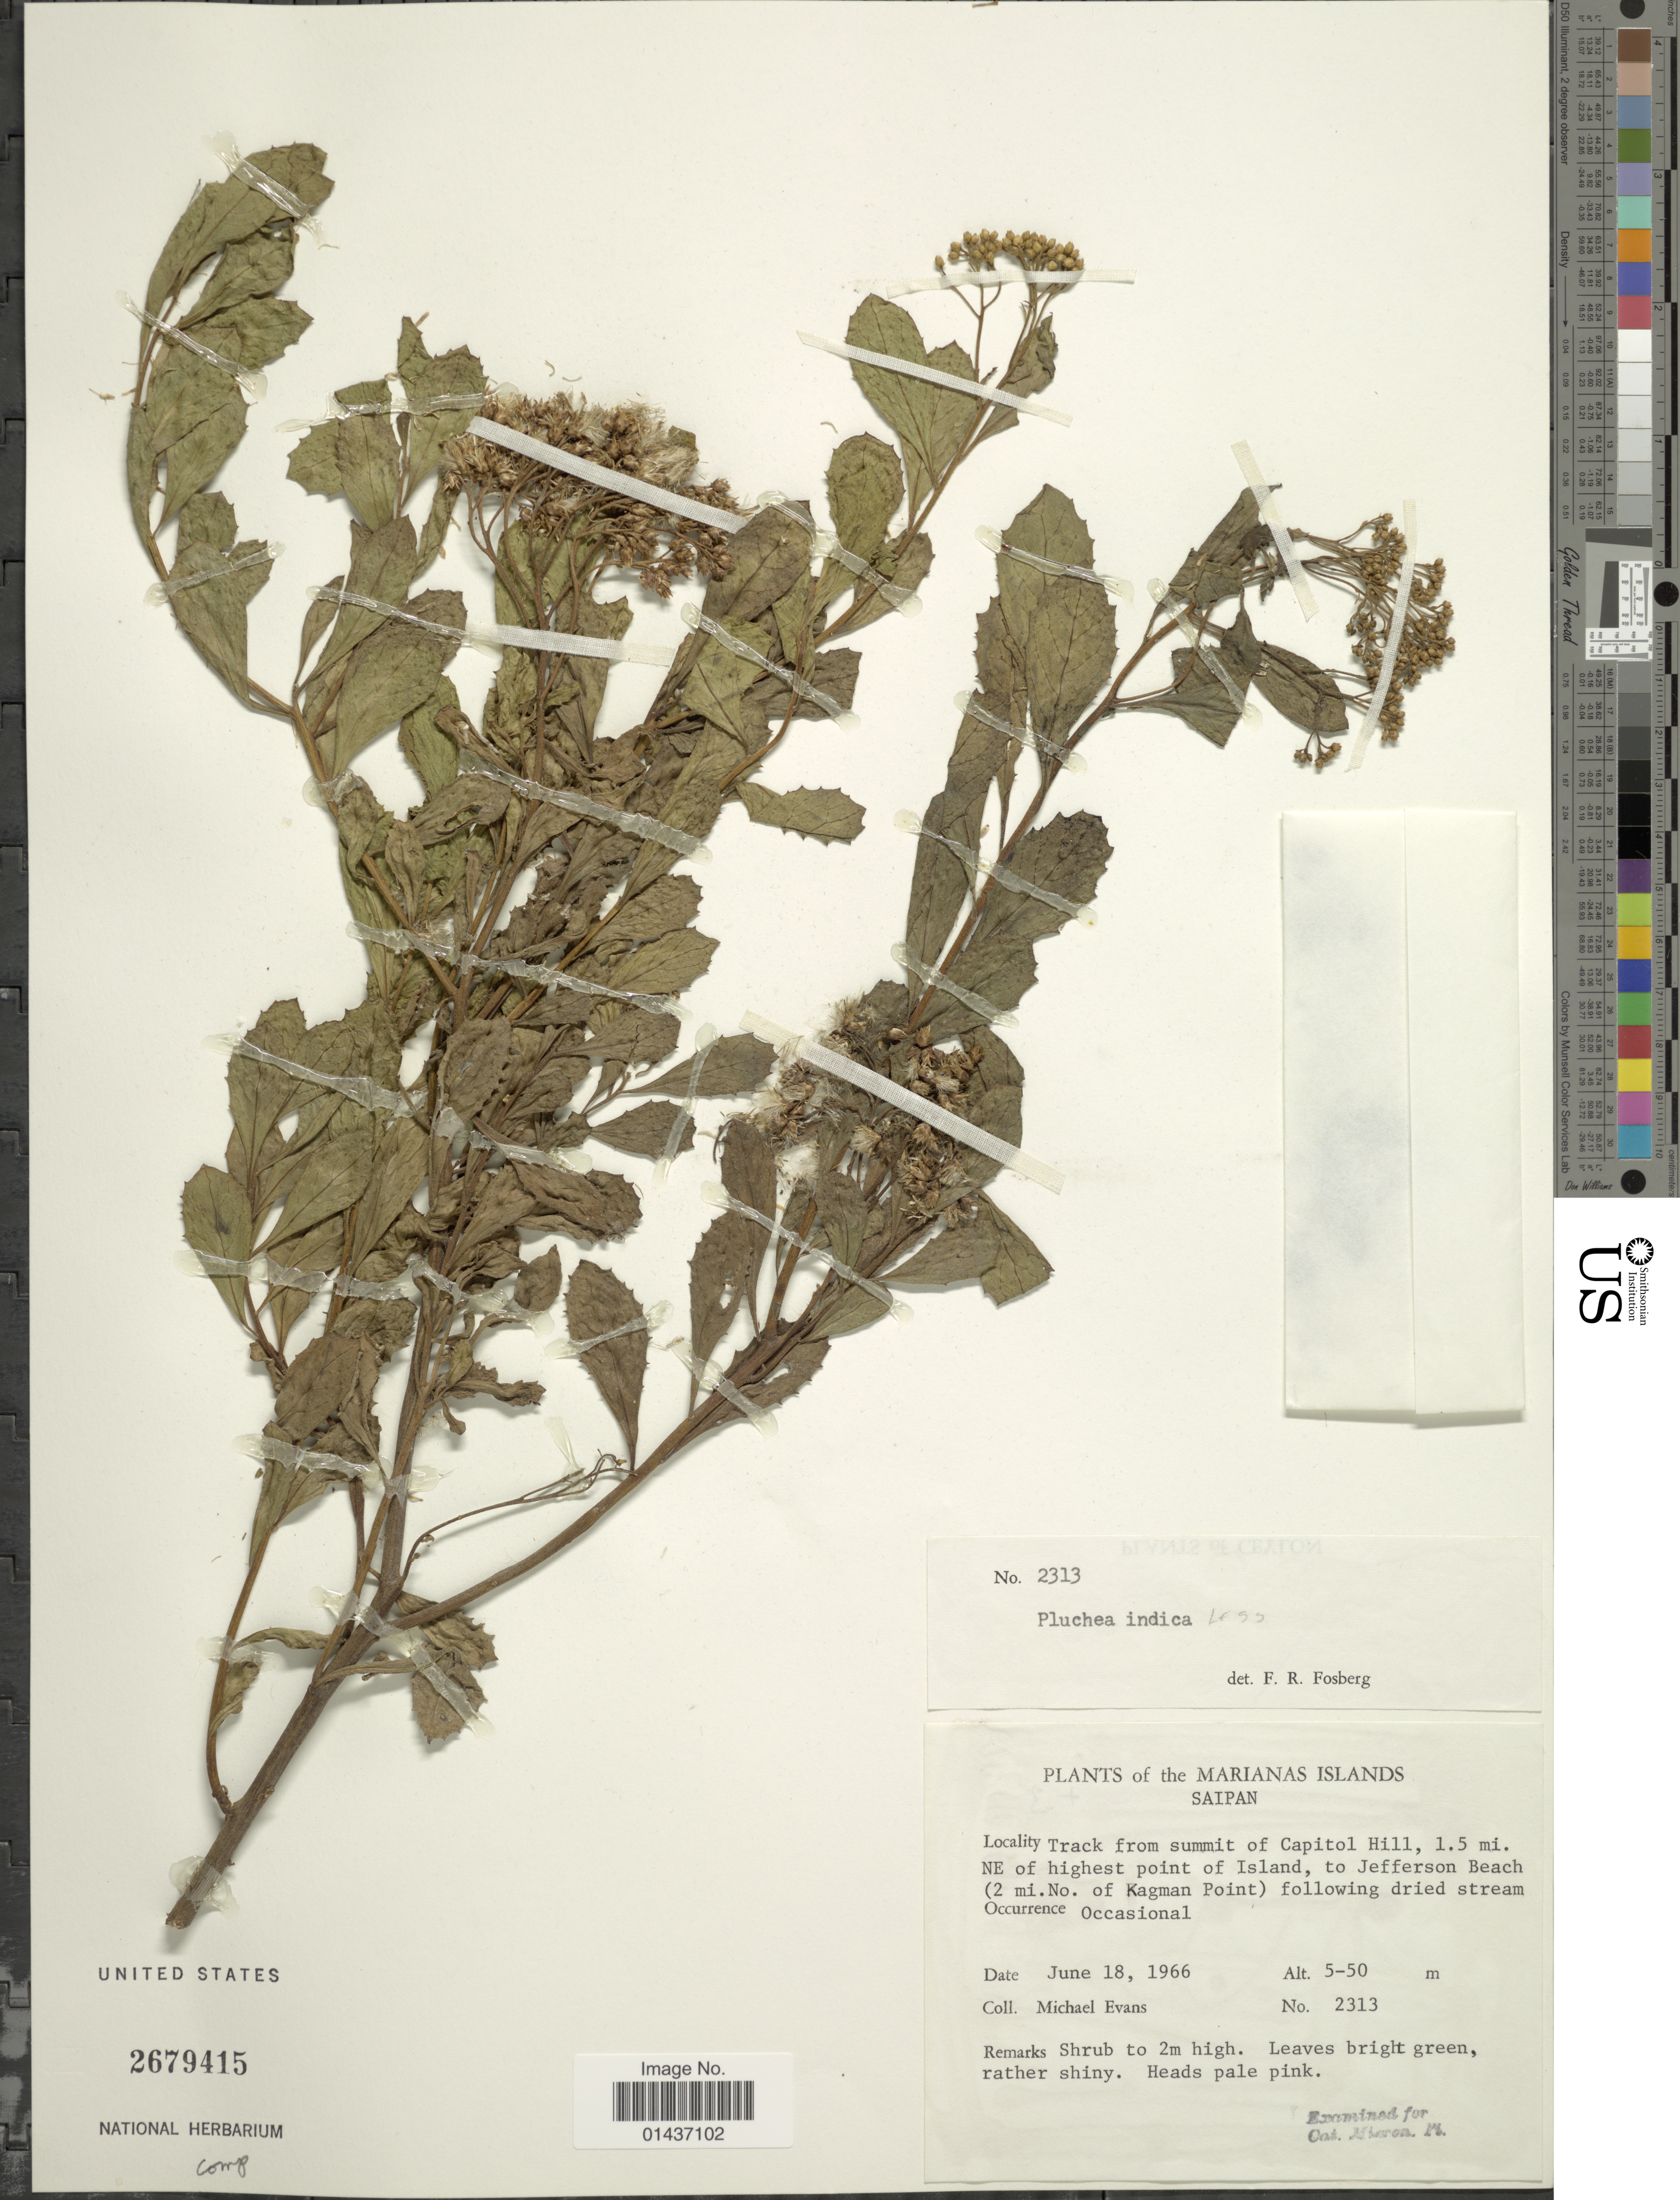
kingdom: Plantae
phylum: Tracheophyta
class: Magnoliopsida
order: Asterales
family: Asteraceae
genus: Pluchea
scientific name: Pluchea indica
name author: (L.) Less.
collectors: M. Evans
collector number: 2313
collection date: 1966-06-18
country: Northern Mariana Islands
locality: The Marianas Islands, Saipan, Track from summit of Capitol Hill, 1.5 mi. NE of Highest point of Island, to Jefferson Beach (2 mi. No. of Kagman Point) following dried stream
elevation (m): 5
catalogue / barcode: US 2679415